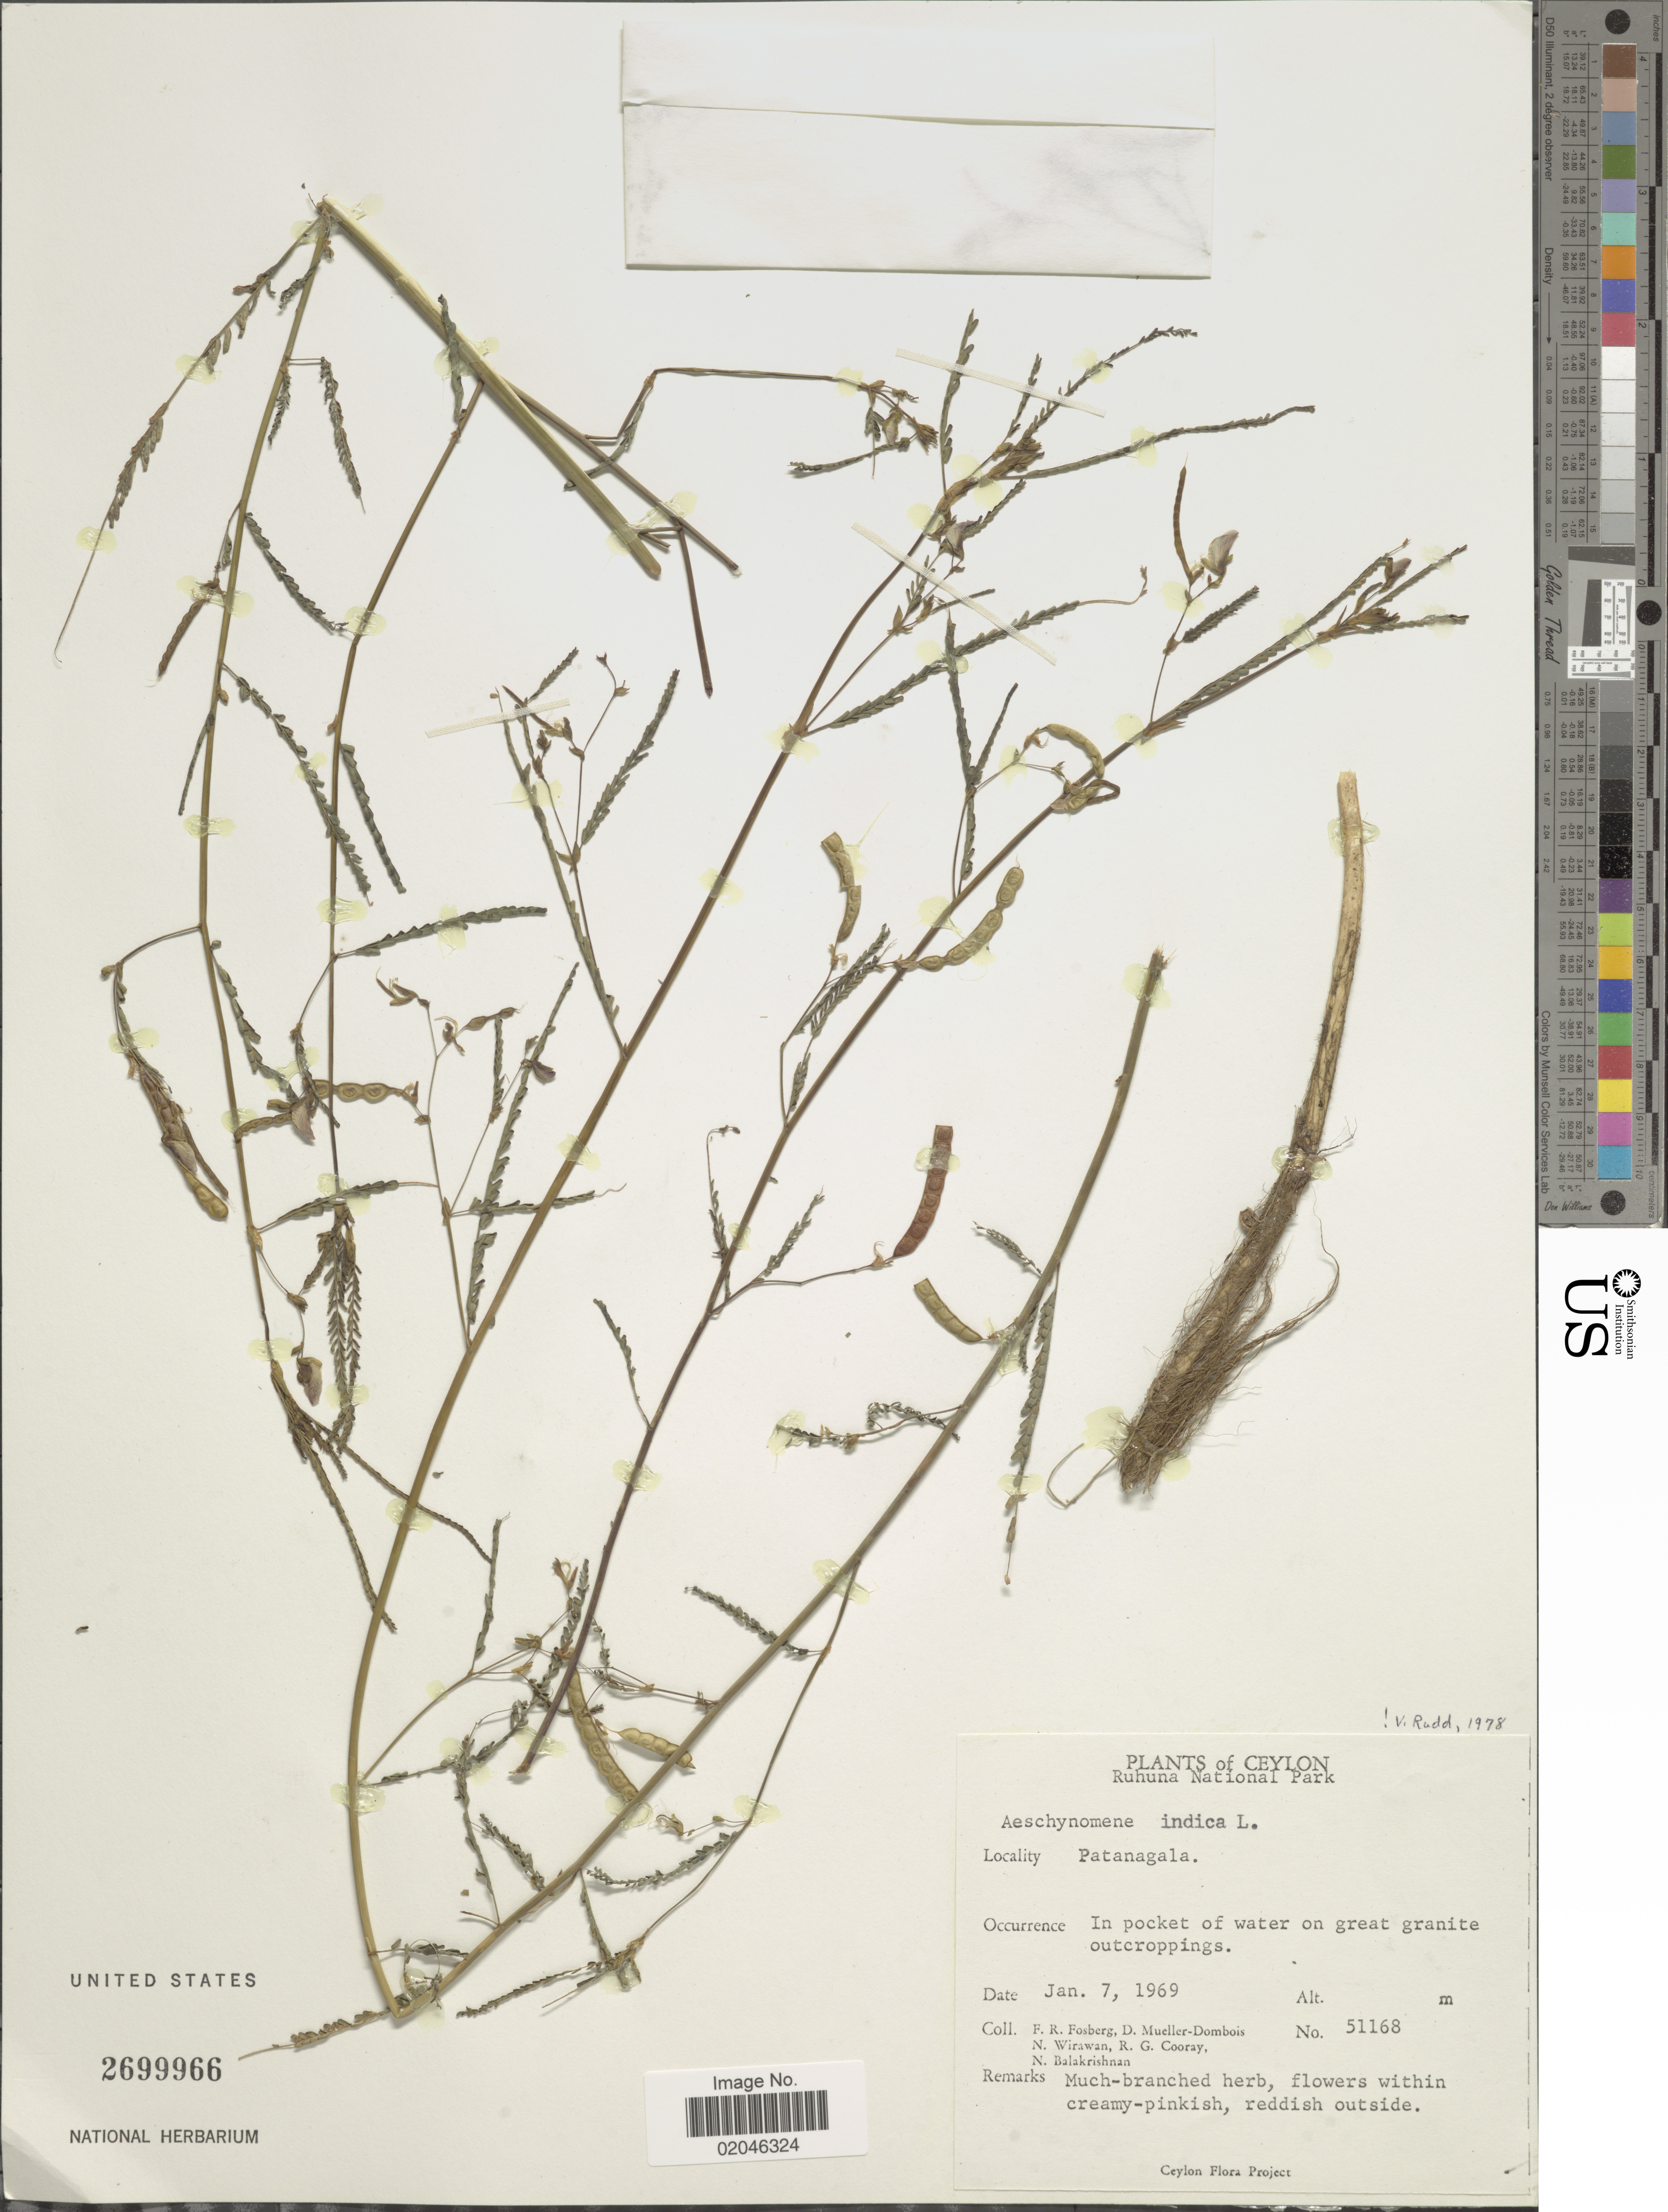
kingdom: Plantae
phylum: Tracheophyta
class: Magnoliopsida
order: Fabales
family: Fabaceae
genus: Aeschynomene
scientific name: Aeschynomene indica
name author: L.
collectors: F. R. Fosberg, D. Mueller-Dombois, N. Wirawan, R. Cooray & N. Balakrishnan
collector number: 51168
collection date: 1969-01-07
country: Sri Lanka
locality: Ceylon, Patanagala, in pocket of water on great granite outcroppings.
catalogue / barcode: US 2699966